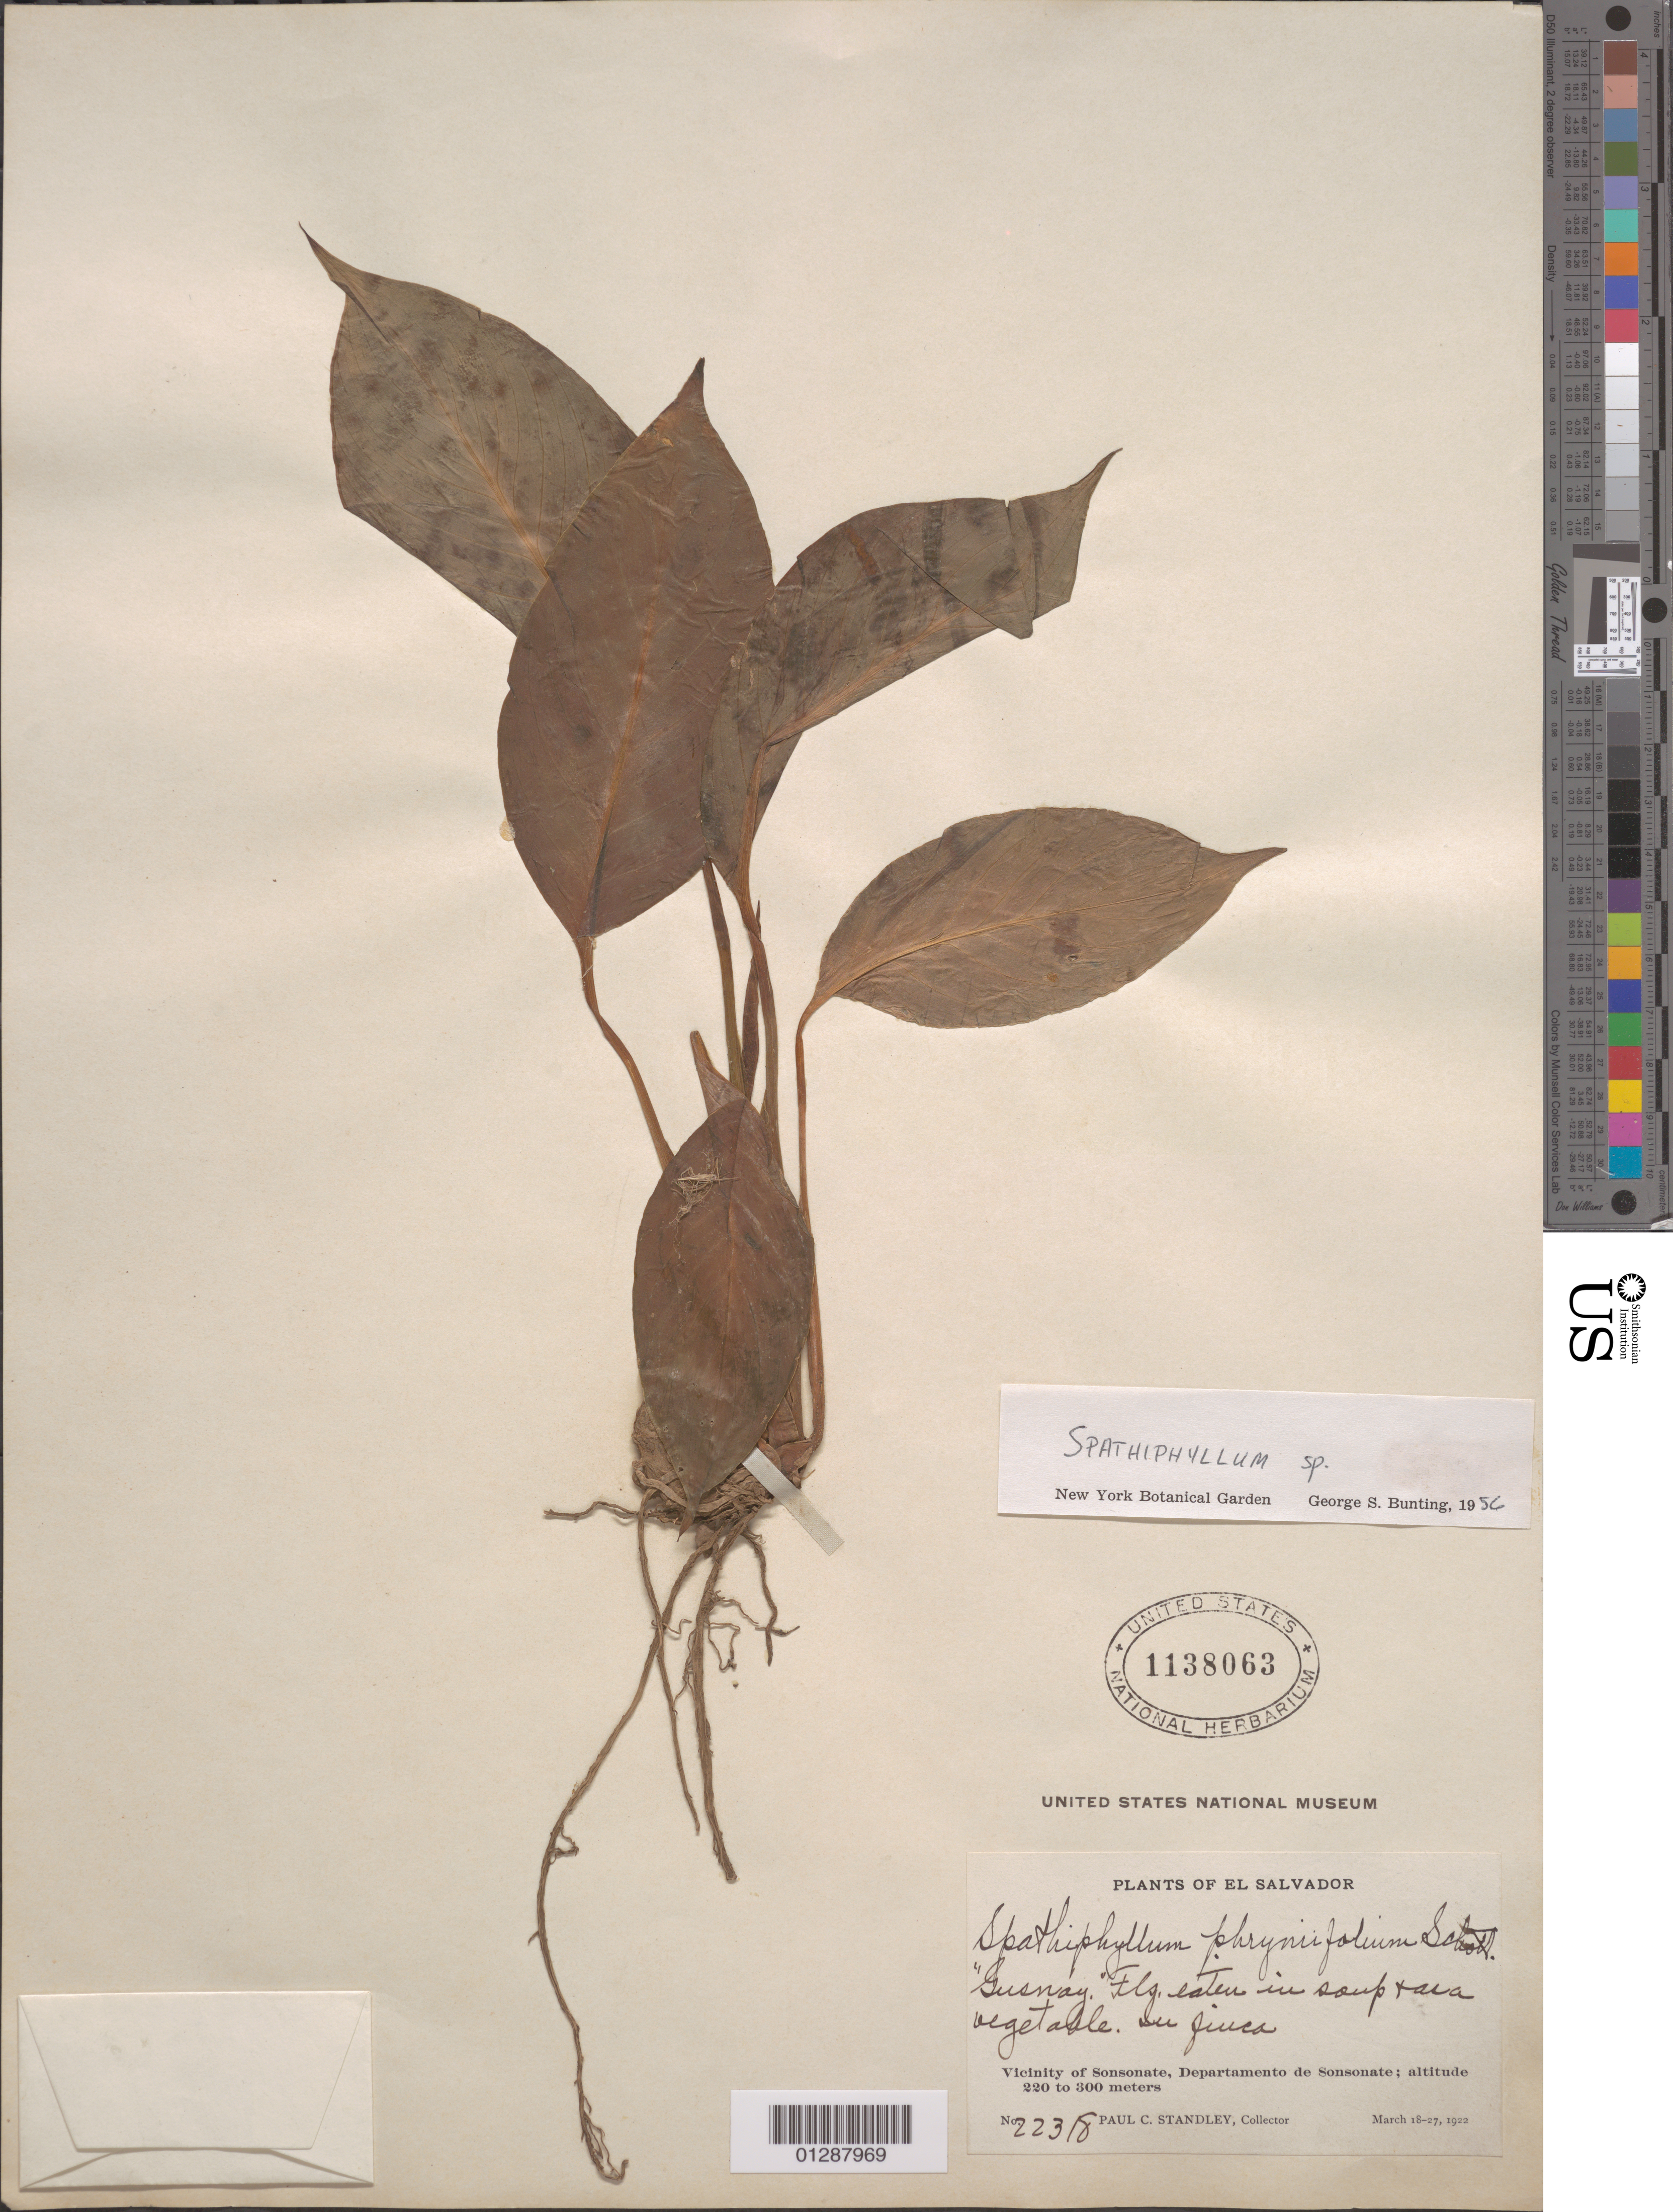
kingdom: Plantae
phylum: Tracheophyta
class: Liliopsida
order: Alismatales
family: Araceae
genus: Spathiphyllum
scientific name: Spathiphyllum sp.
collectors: P. C. Standley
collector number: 22318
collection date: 1922-03-18/1922-03-27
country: El Salvador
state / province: Sonsonate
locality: Vicinity of Sonsonate, Departamento de Sonsonate.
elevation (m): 220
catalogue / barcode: US 1138063